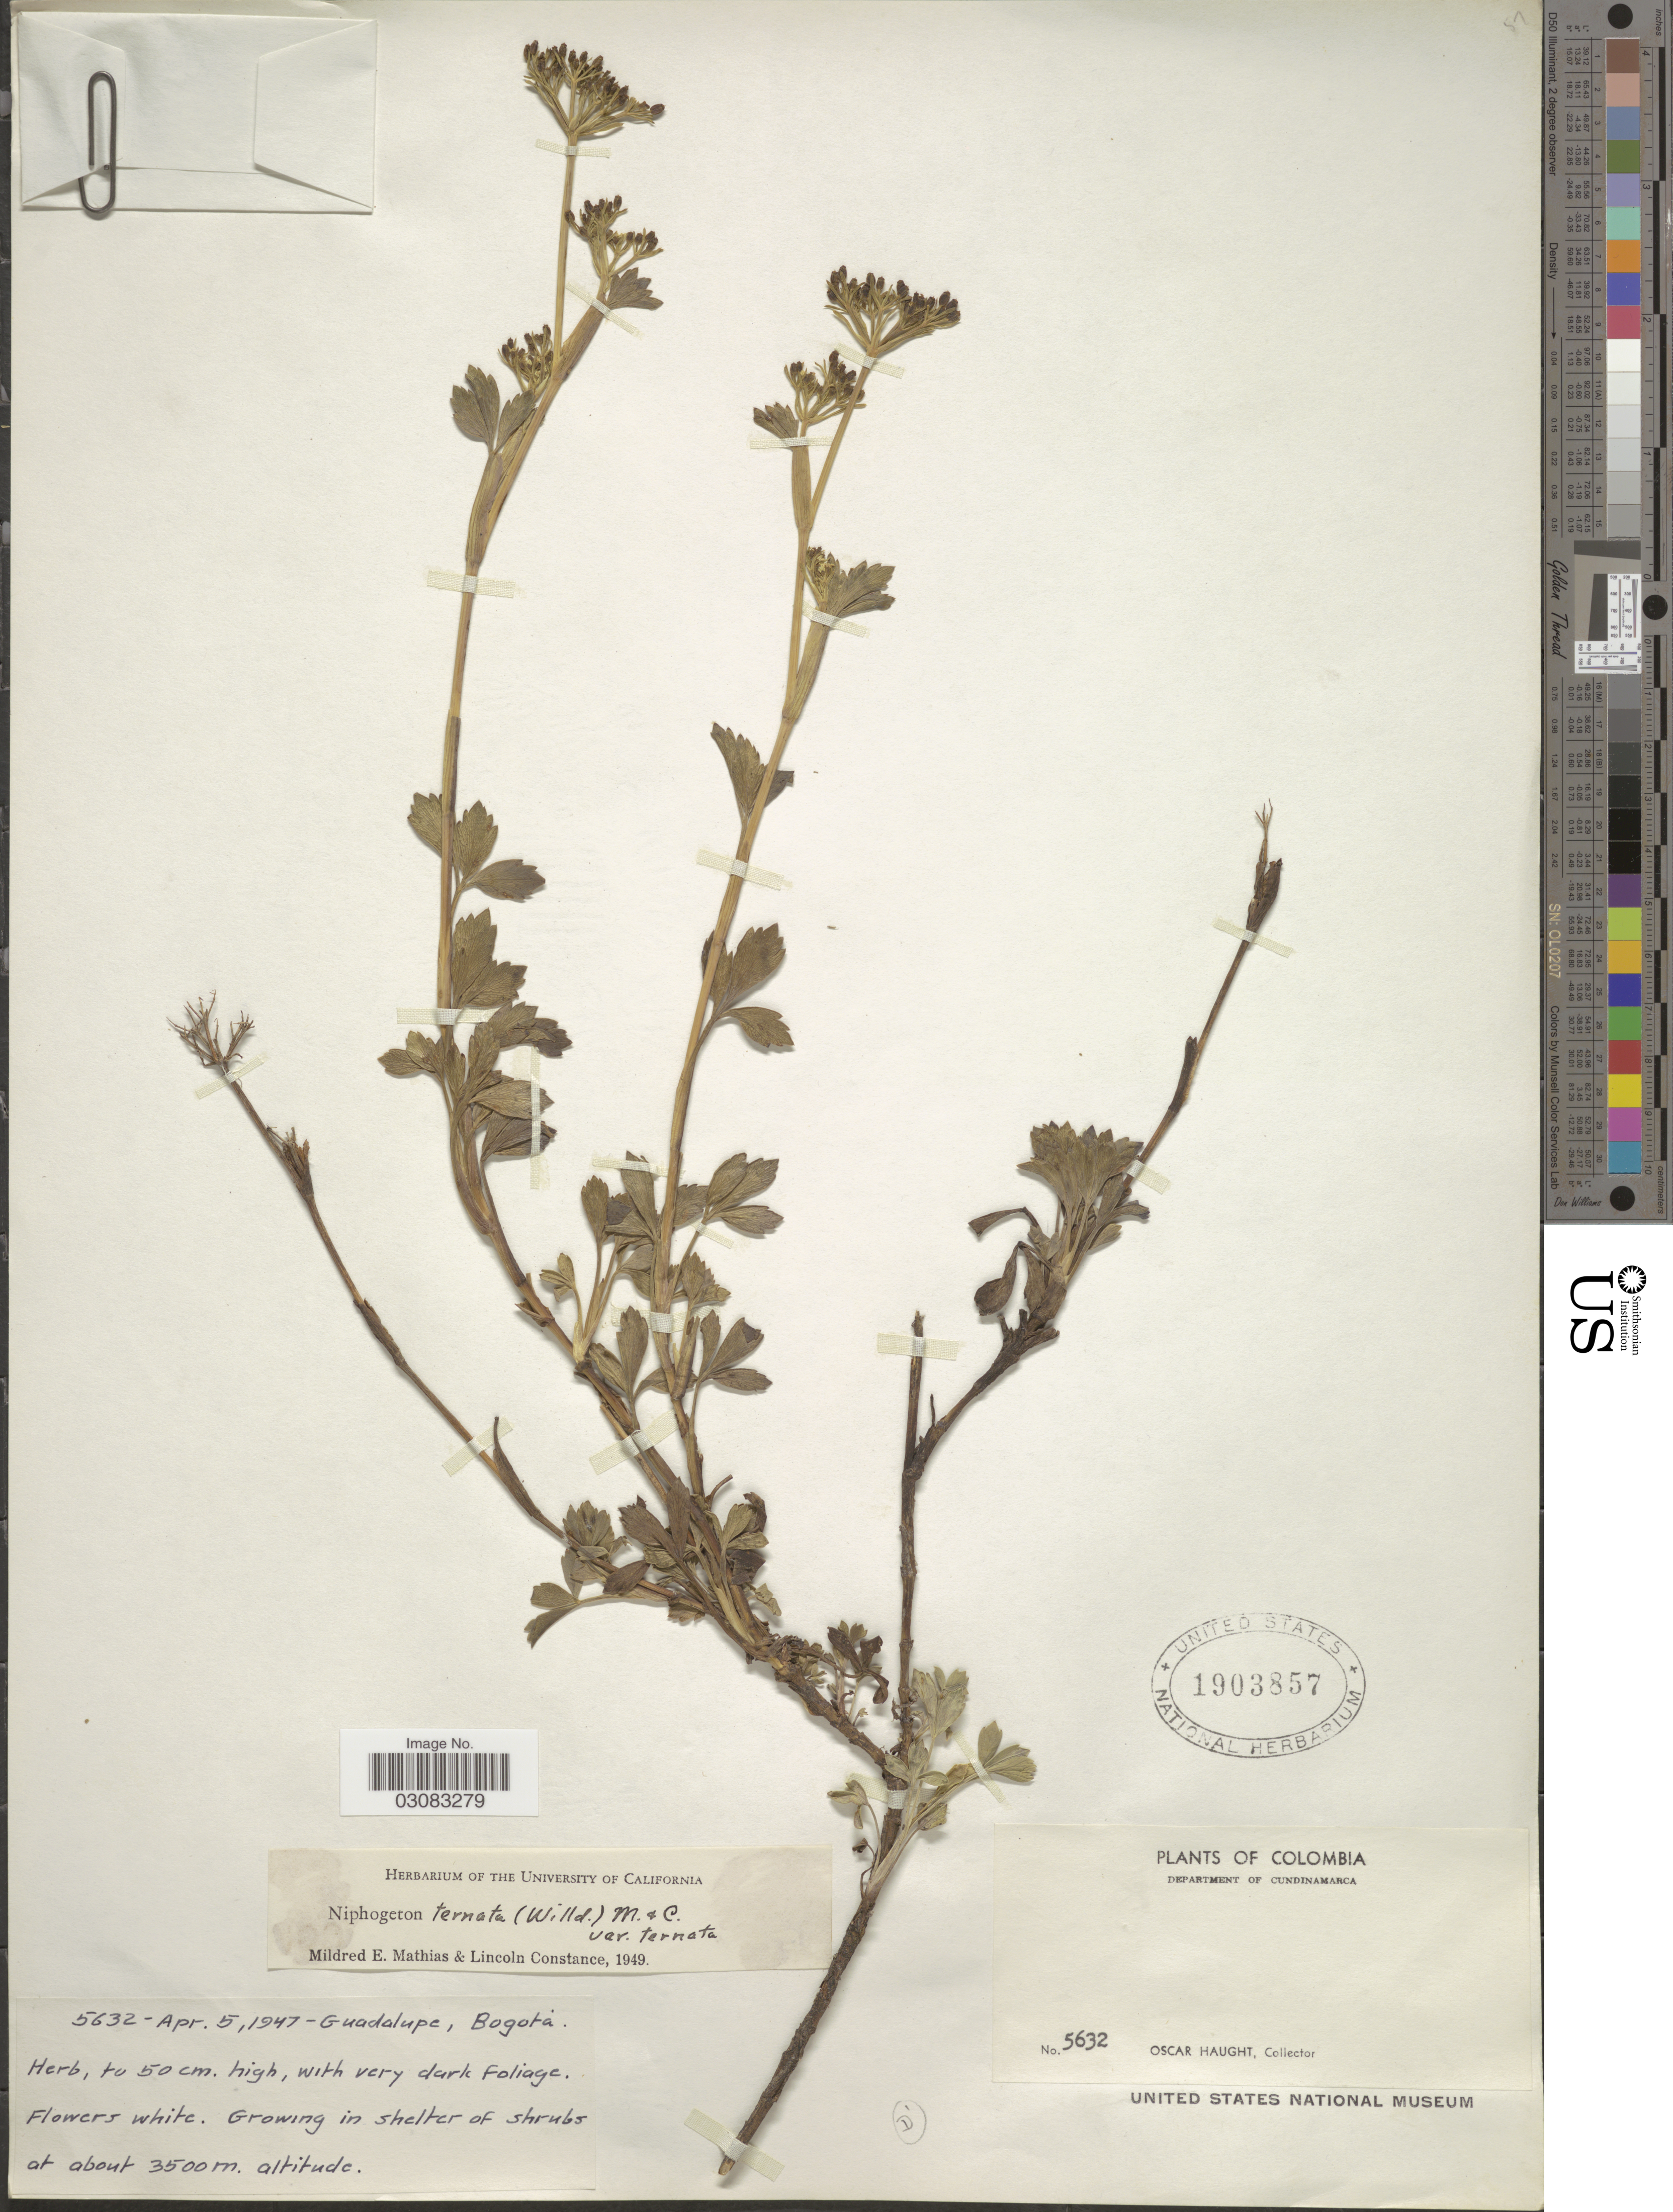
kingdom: Plantae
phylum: Tracheophyta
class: Magnoliopsida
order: Apiales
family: Apiaceae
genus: Niphogeton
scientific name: Niphogeton ternata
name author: (Willd. ex Schltr.) Mathias & Constance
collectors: O. Haught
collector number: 5632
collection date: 1947-04-05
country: Colombia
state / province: Cundinamarca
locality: Department of Cundinamarca. Guadalupe, Bogotá.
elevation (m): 3500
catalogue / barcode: US 1903857